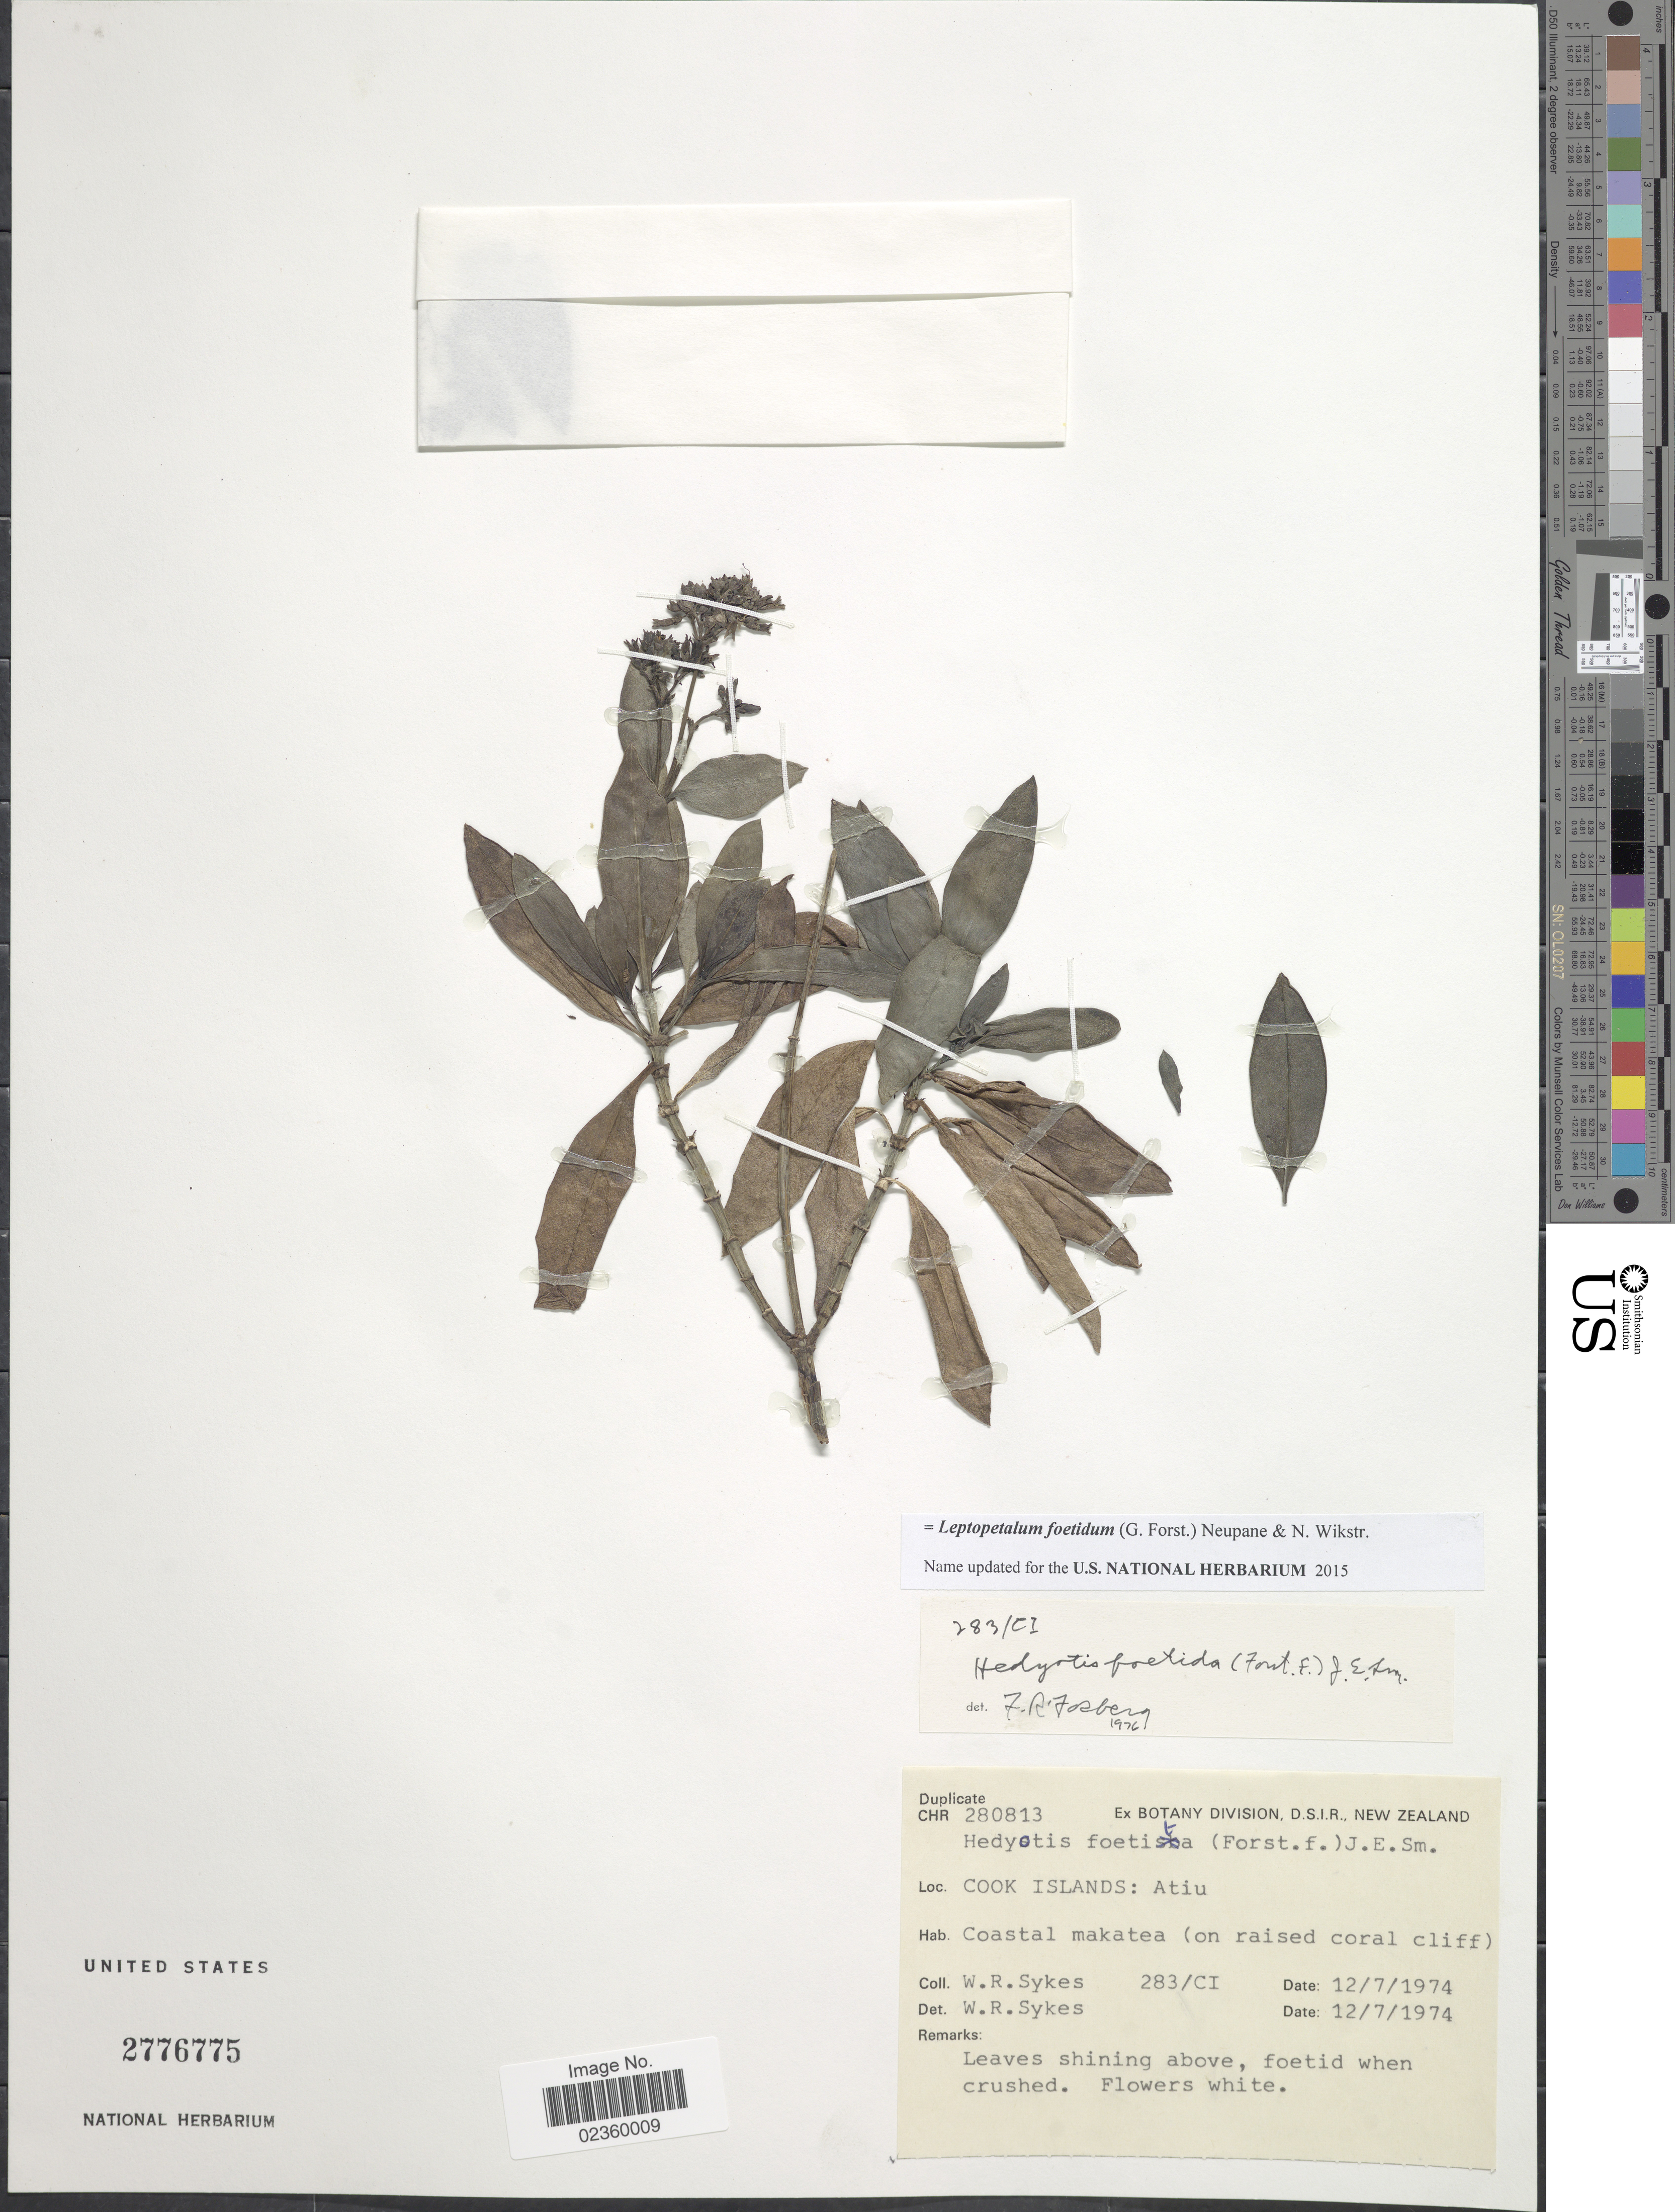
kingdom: Plantae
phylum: Tracheophyta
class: Magnoliopsida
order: Gentianales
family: Rubiaceae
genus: Leptopetalum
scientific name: Leptopetalum foetidum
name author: (G. Forst.) Neupane & N. Wikstr.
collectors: W. R. Sykes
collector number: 283/CI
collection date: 1974-07-12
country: Cook Islands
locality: Atiu. Coastal makatea (on raised coral cliff)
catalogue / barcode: US 2776775